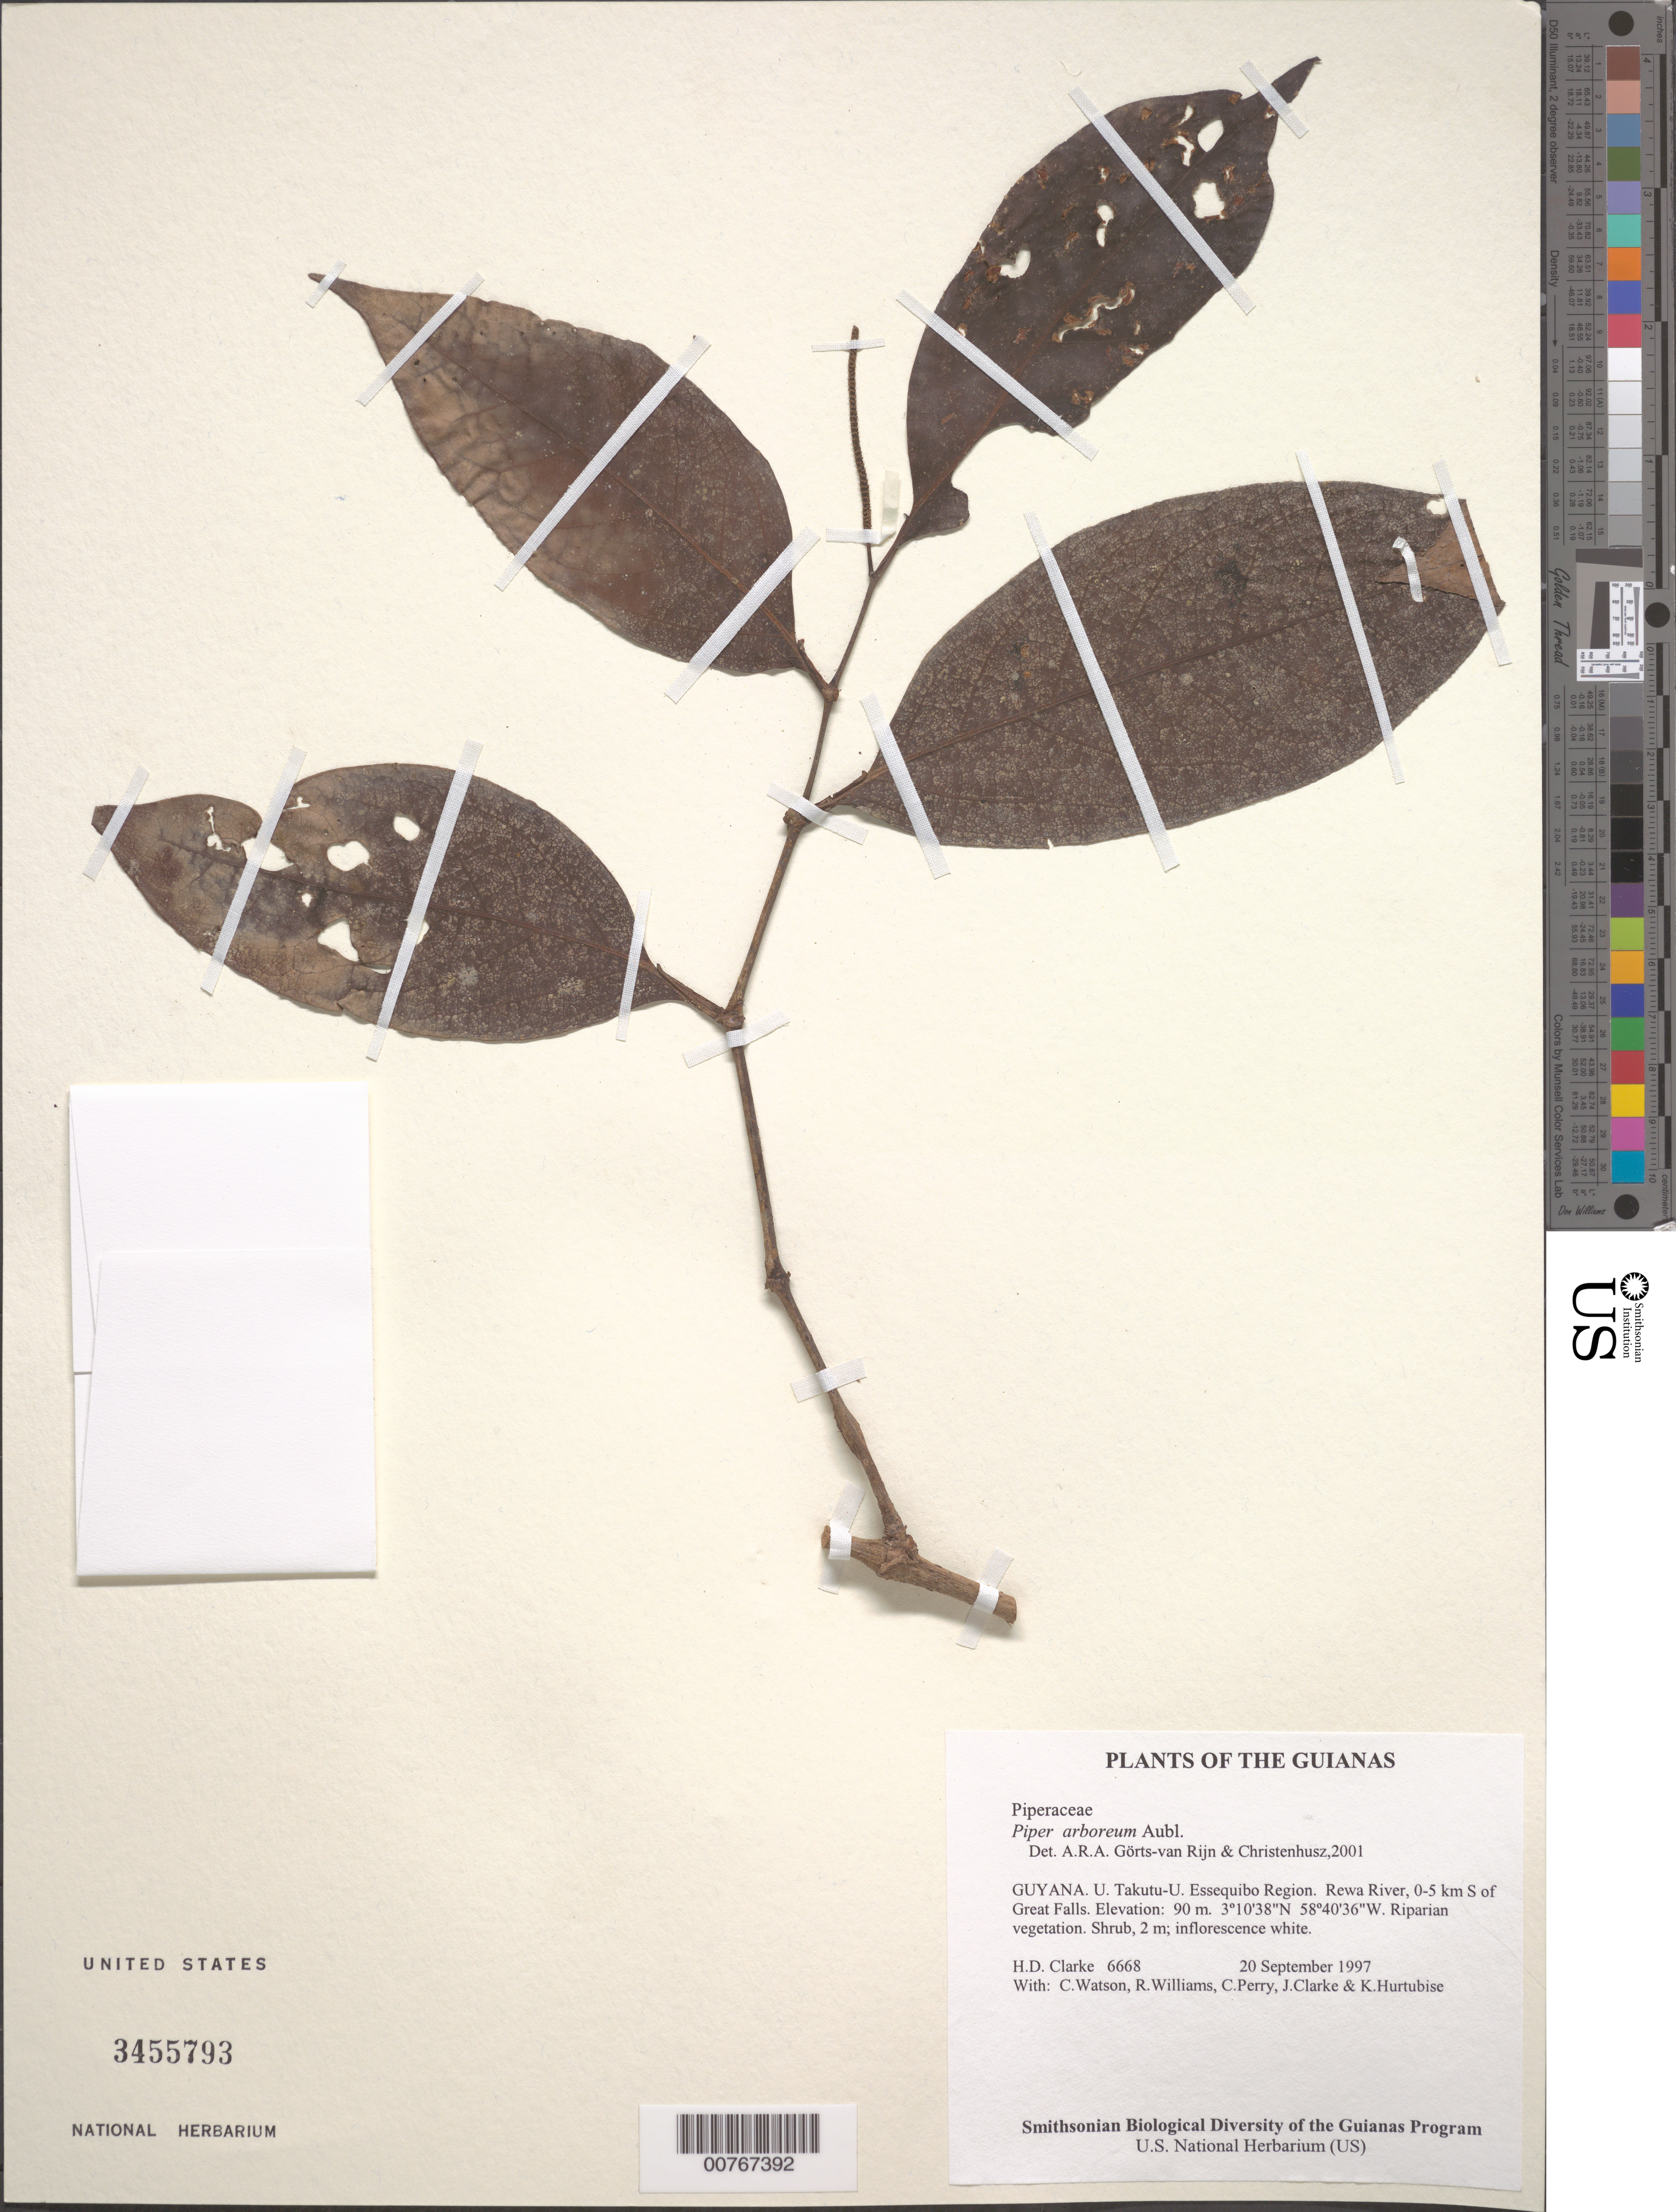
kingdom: Plantae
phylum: Tracheophyta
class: Magnoliopsida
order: Piperales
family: Piperaceae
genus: Piper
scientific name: Piper arboreum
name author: Aubl.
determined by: Görts-van Rijn, A. R.; Christenhusz, M. J.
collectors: H. D. Clarke, C. Watson, R. Williams, C. Perry, J. Clarke & K. Hurtubise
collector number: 6668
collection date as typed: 20 September 1997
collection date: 1997-09-20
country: Guyana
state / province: U. Takutu-U. Essequibo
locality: Rewa River, 0-5 km S of Great Falls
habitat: Riparian vegetation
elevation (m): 90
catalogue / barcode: US 3455793